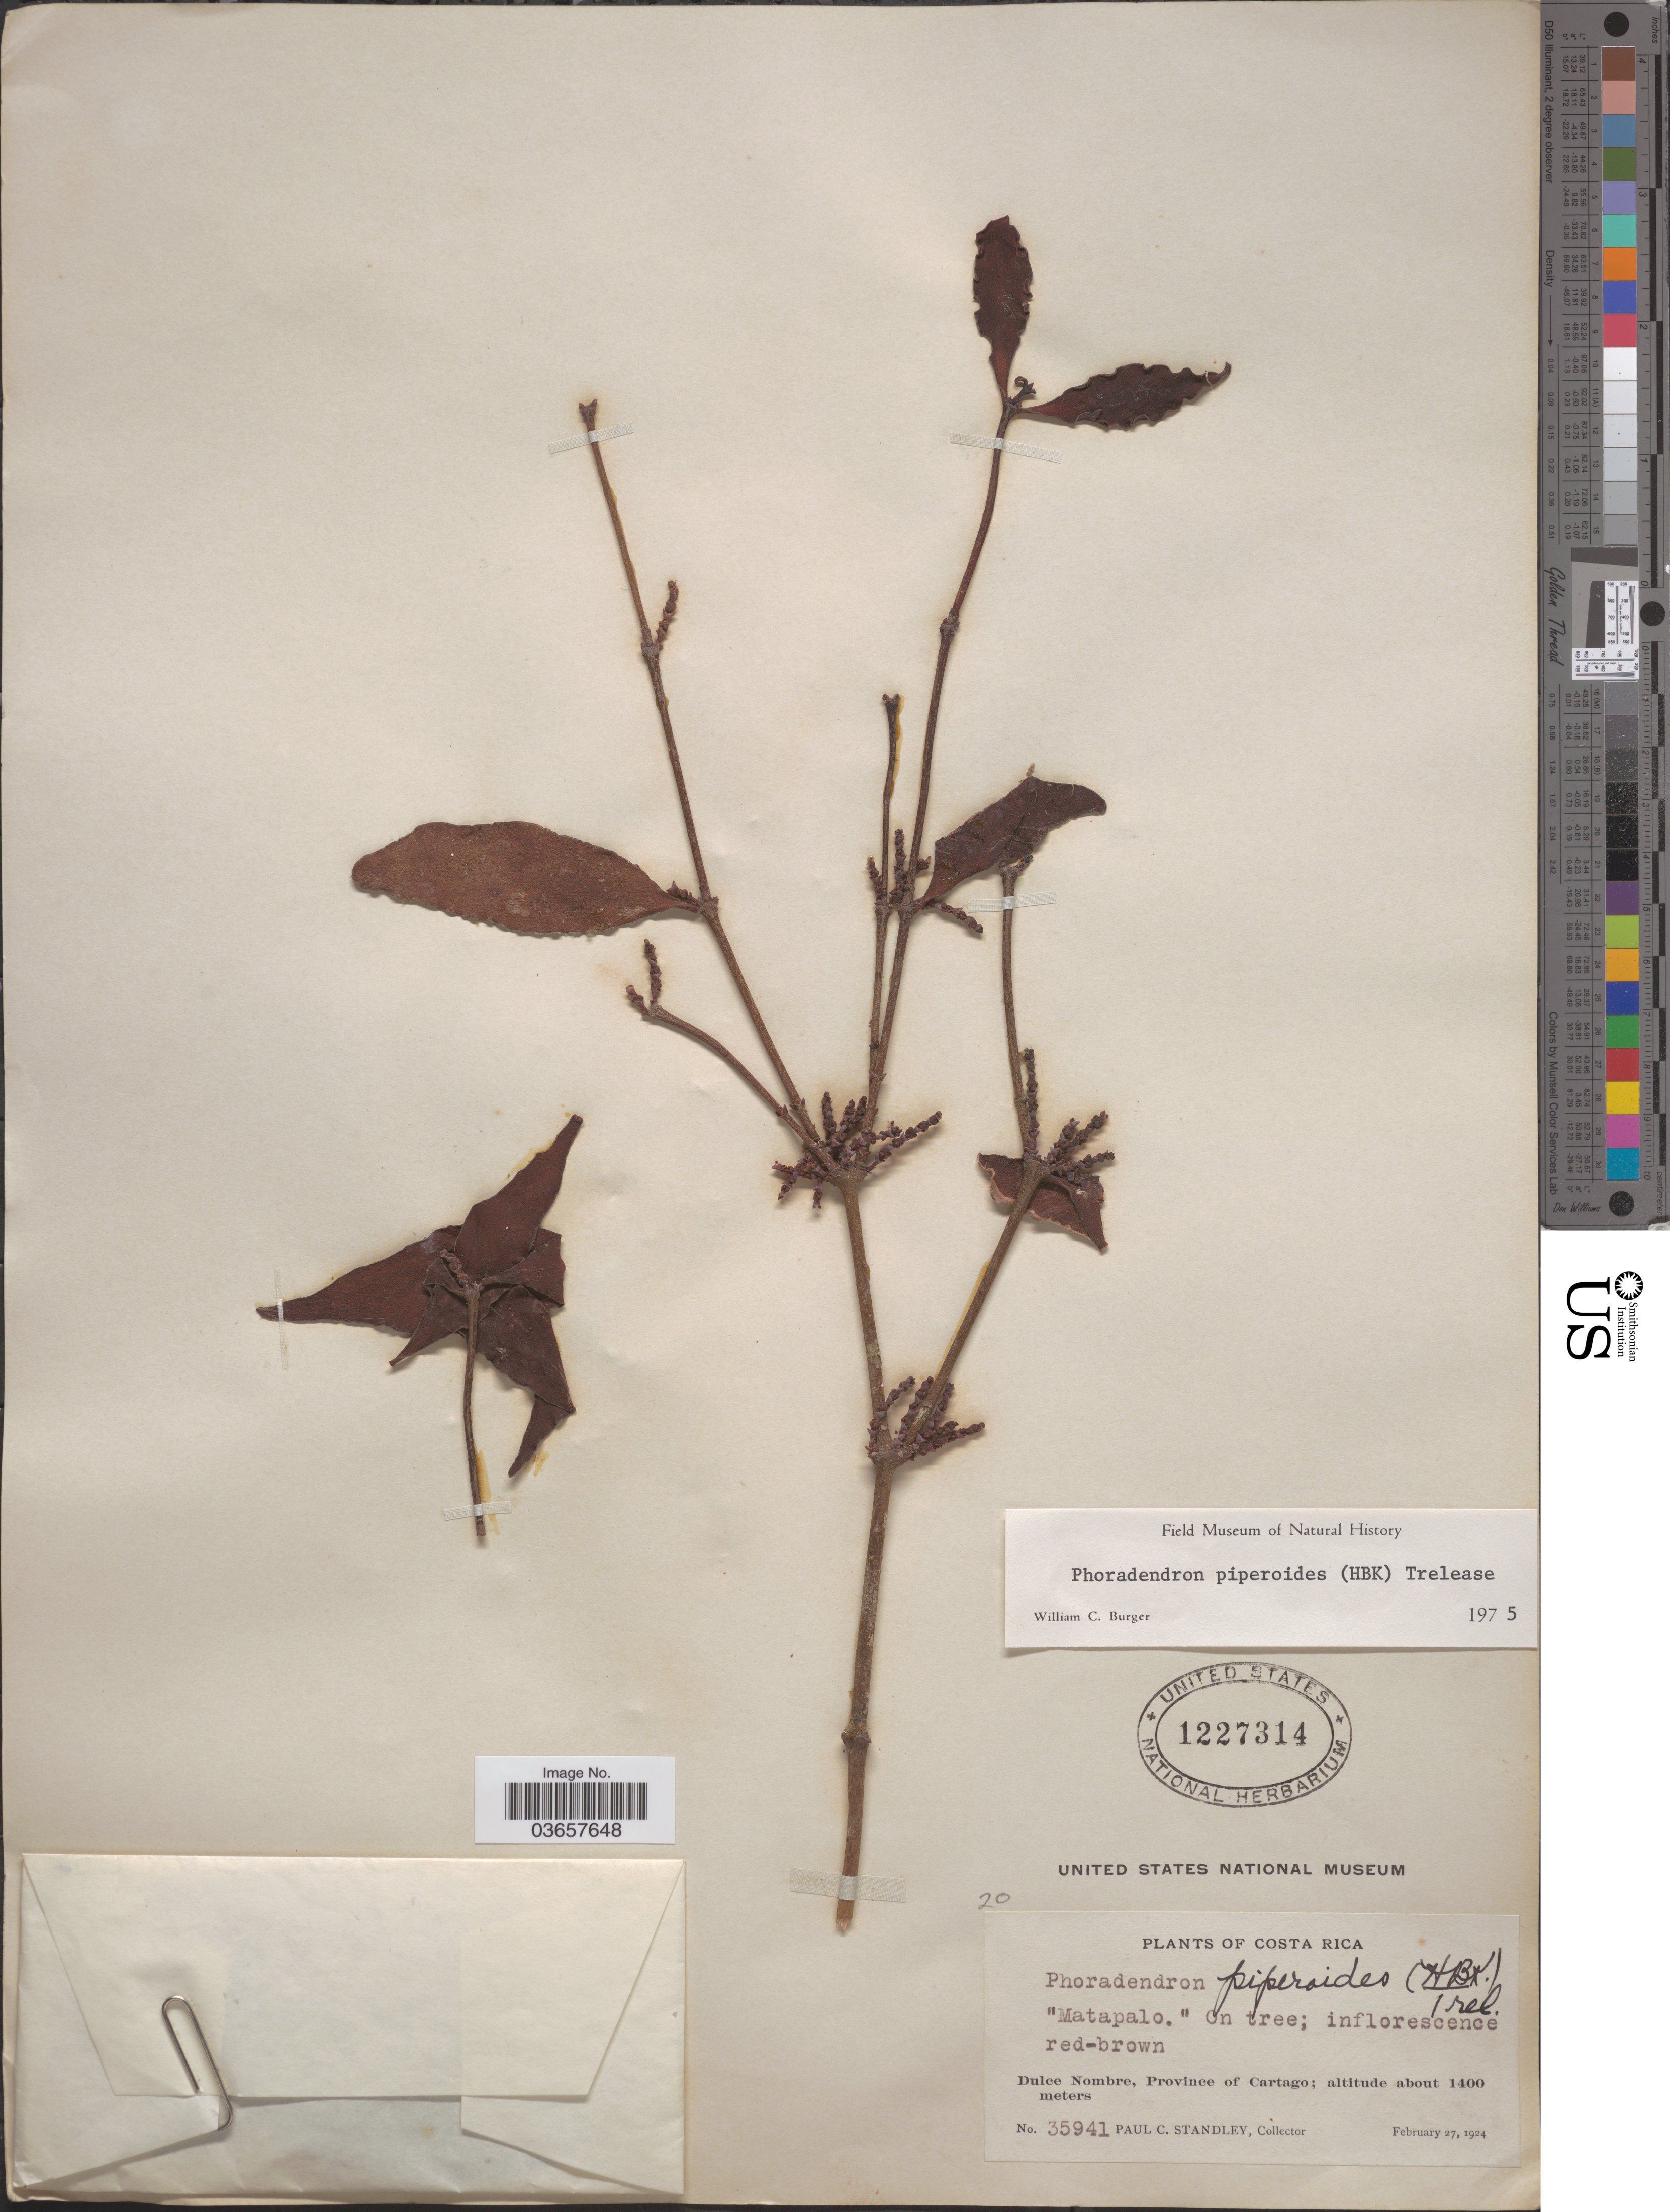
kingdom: Plantae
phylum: Tracheophyta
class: Magnoliopsida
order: Santalales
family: Viscaceae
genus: Phoradendron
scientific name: Phoradendron piperoides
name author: (Kunth) Trel.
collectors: P. C. Standley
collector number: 35941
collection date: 1924-02-27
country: Costa Rica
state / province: Cartago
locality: Dulce Nombre.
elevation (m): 1400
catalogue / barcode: US 1227314